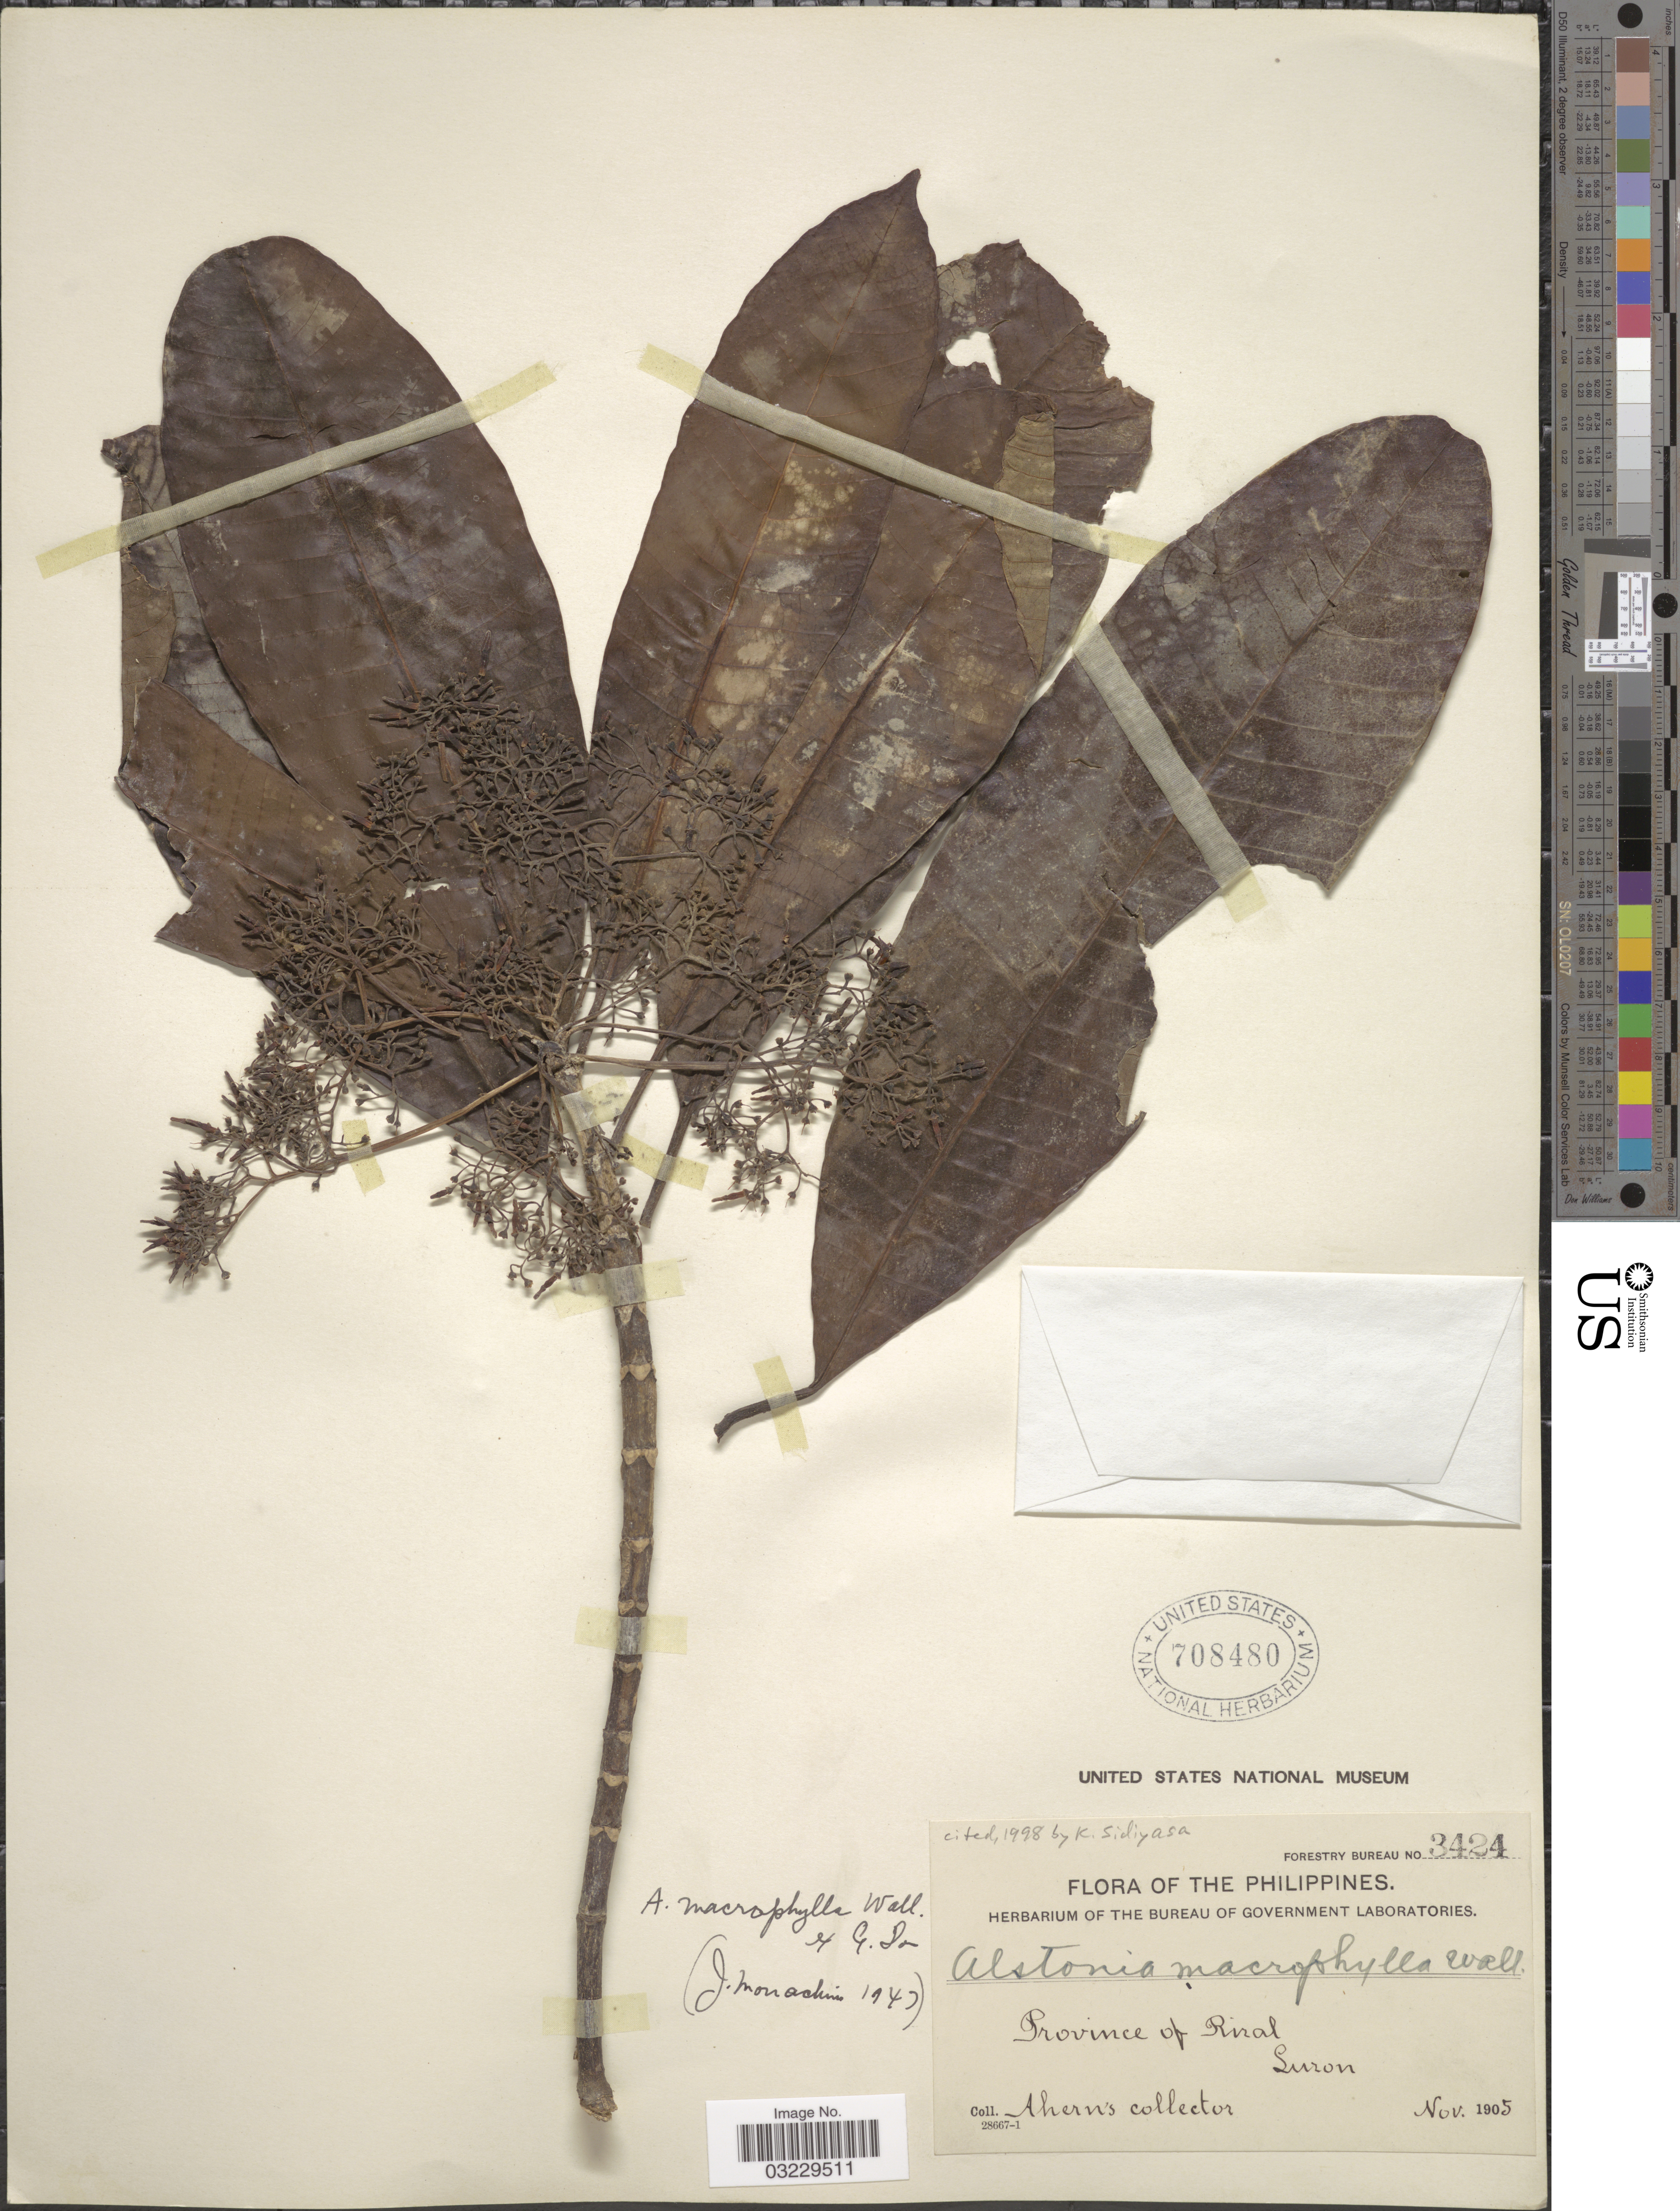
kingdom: Plantae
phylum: Tracheophyta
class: Magnoliopsida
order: Gentianales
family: Apocynaceae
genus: Alstonia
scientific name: Alstonia macrophylla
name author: Wall. ex G. Don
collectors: Ahern's collector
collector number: Forestry Bureau 3424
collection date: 1905-11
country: Philippines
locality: Province of Rizal, Luzon.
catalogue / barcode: US 708480